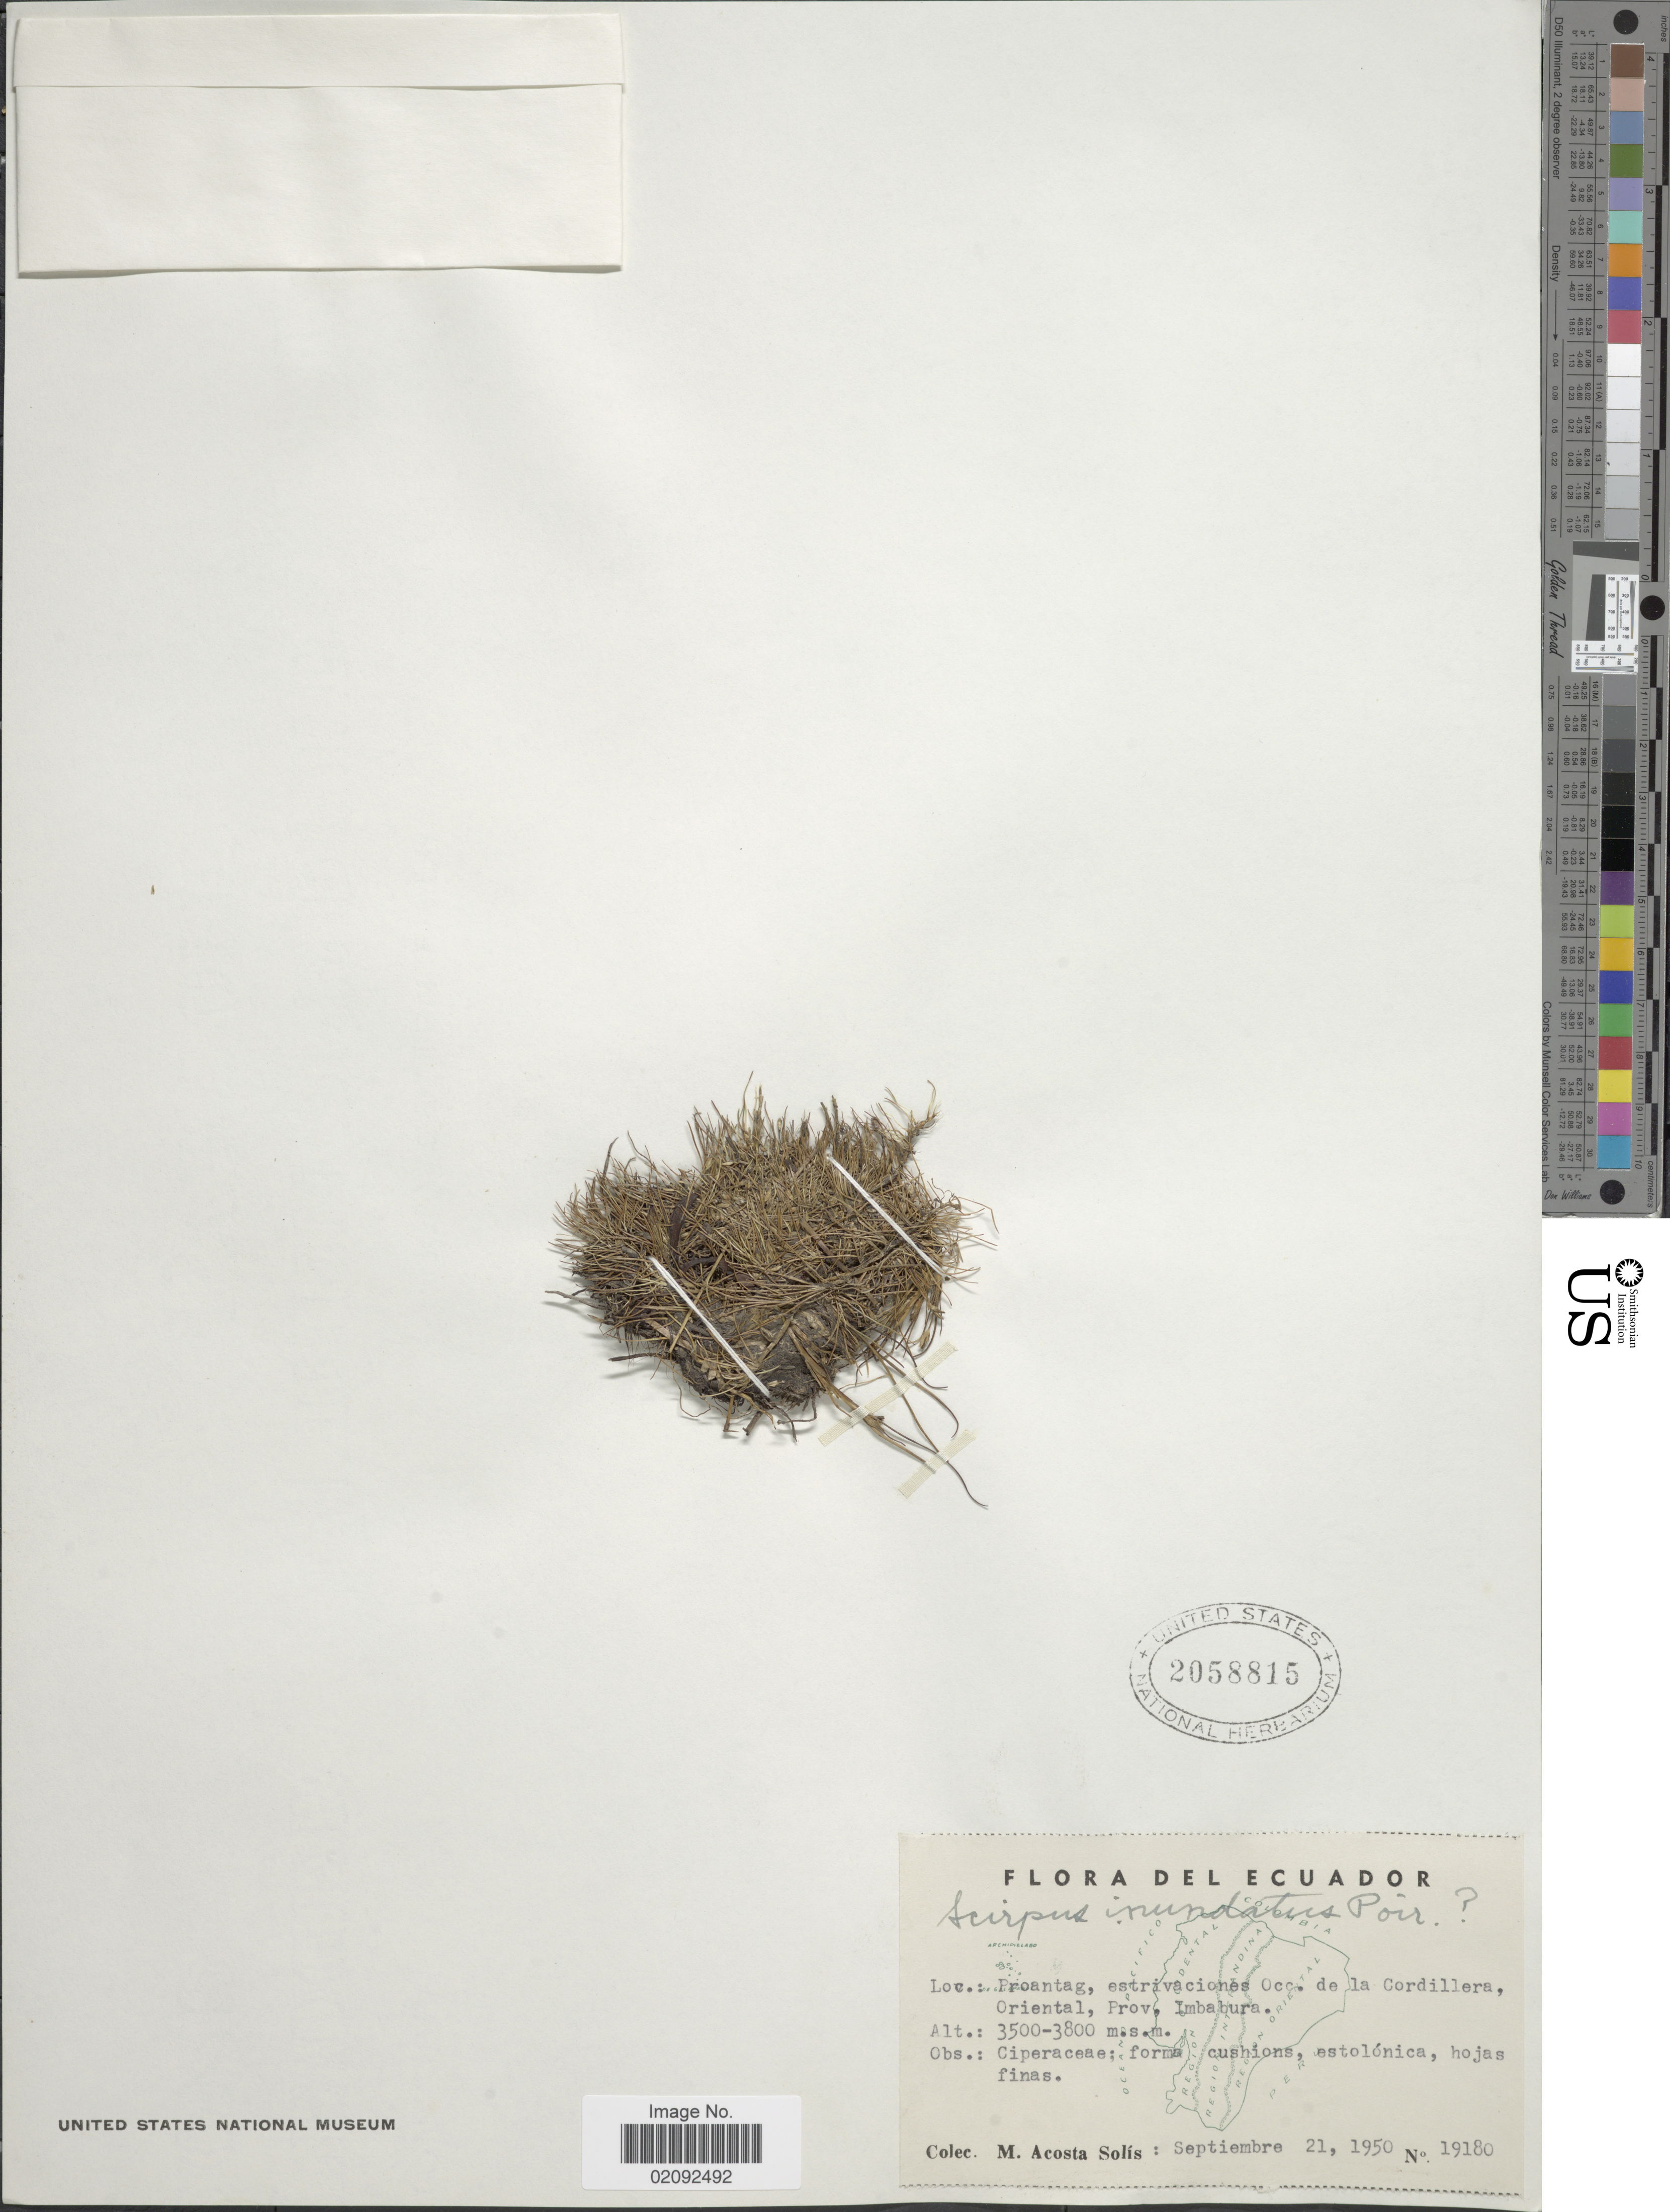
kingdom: Plantae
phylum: Tracheophyta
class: Liliopsida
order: Poales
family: Cyperaceae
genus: Eleocharis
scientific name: Eleocharis exigua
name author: (Kunth) Roem. & Schult.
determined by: Strong, Mark T., (BOT), Smithsonian Institution - National Museum of Natural History (UNITED STATES)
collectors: M. Acosta Solis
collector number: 19180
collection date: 1950-09-21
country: Ecuador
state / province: Imbabura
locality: Proantag, estrivaciones Occ. de la Cordillera, Oriental.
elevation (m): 3500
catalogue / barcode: US 2058815